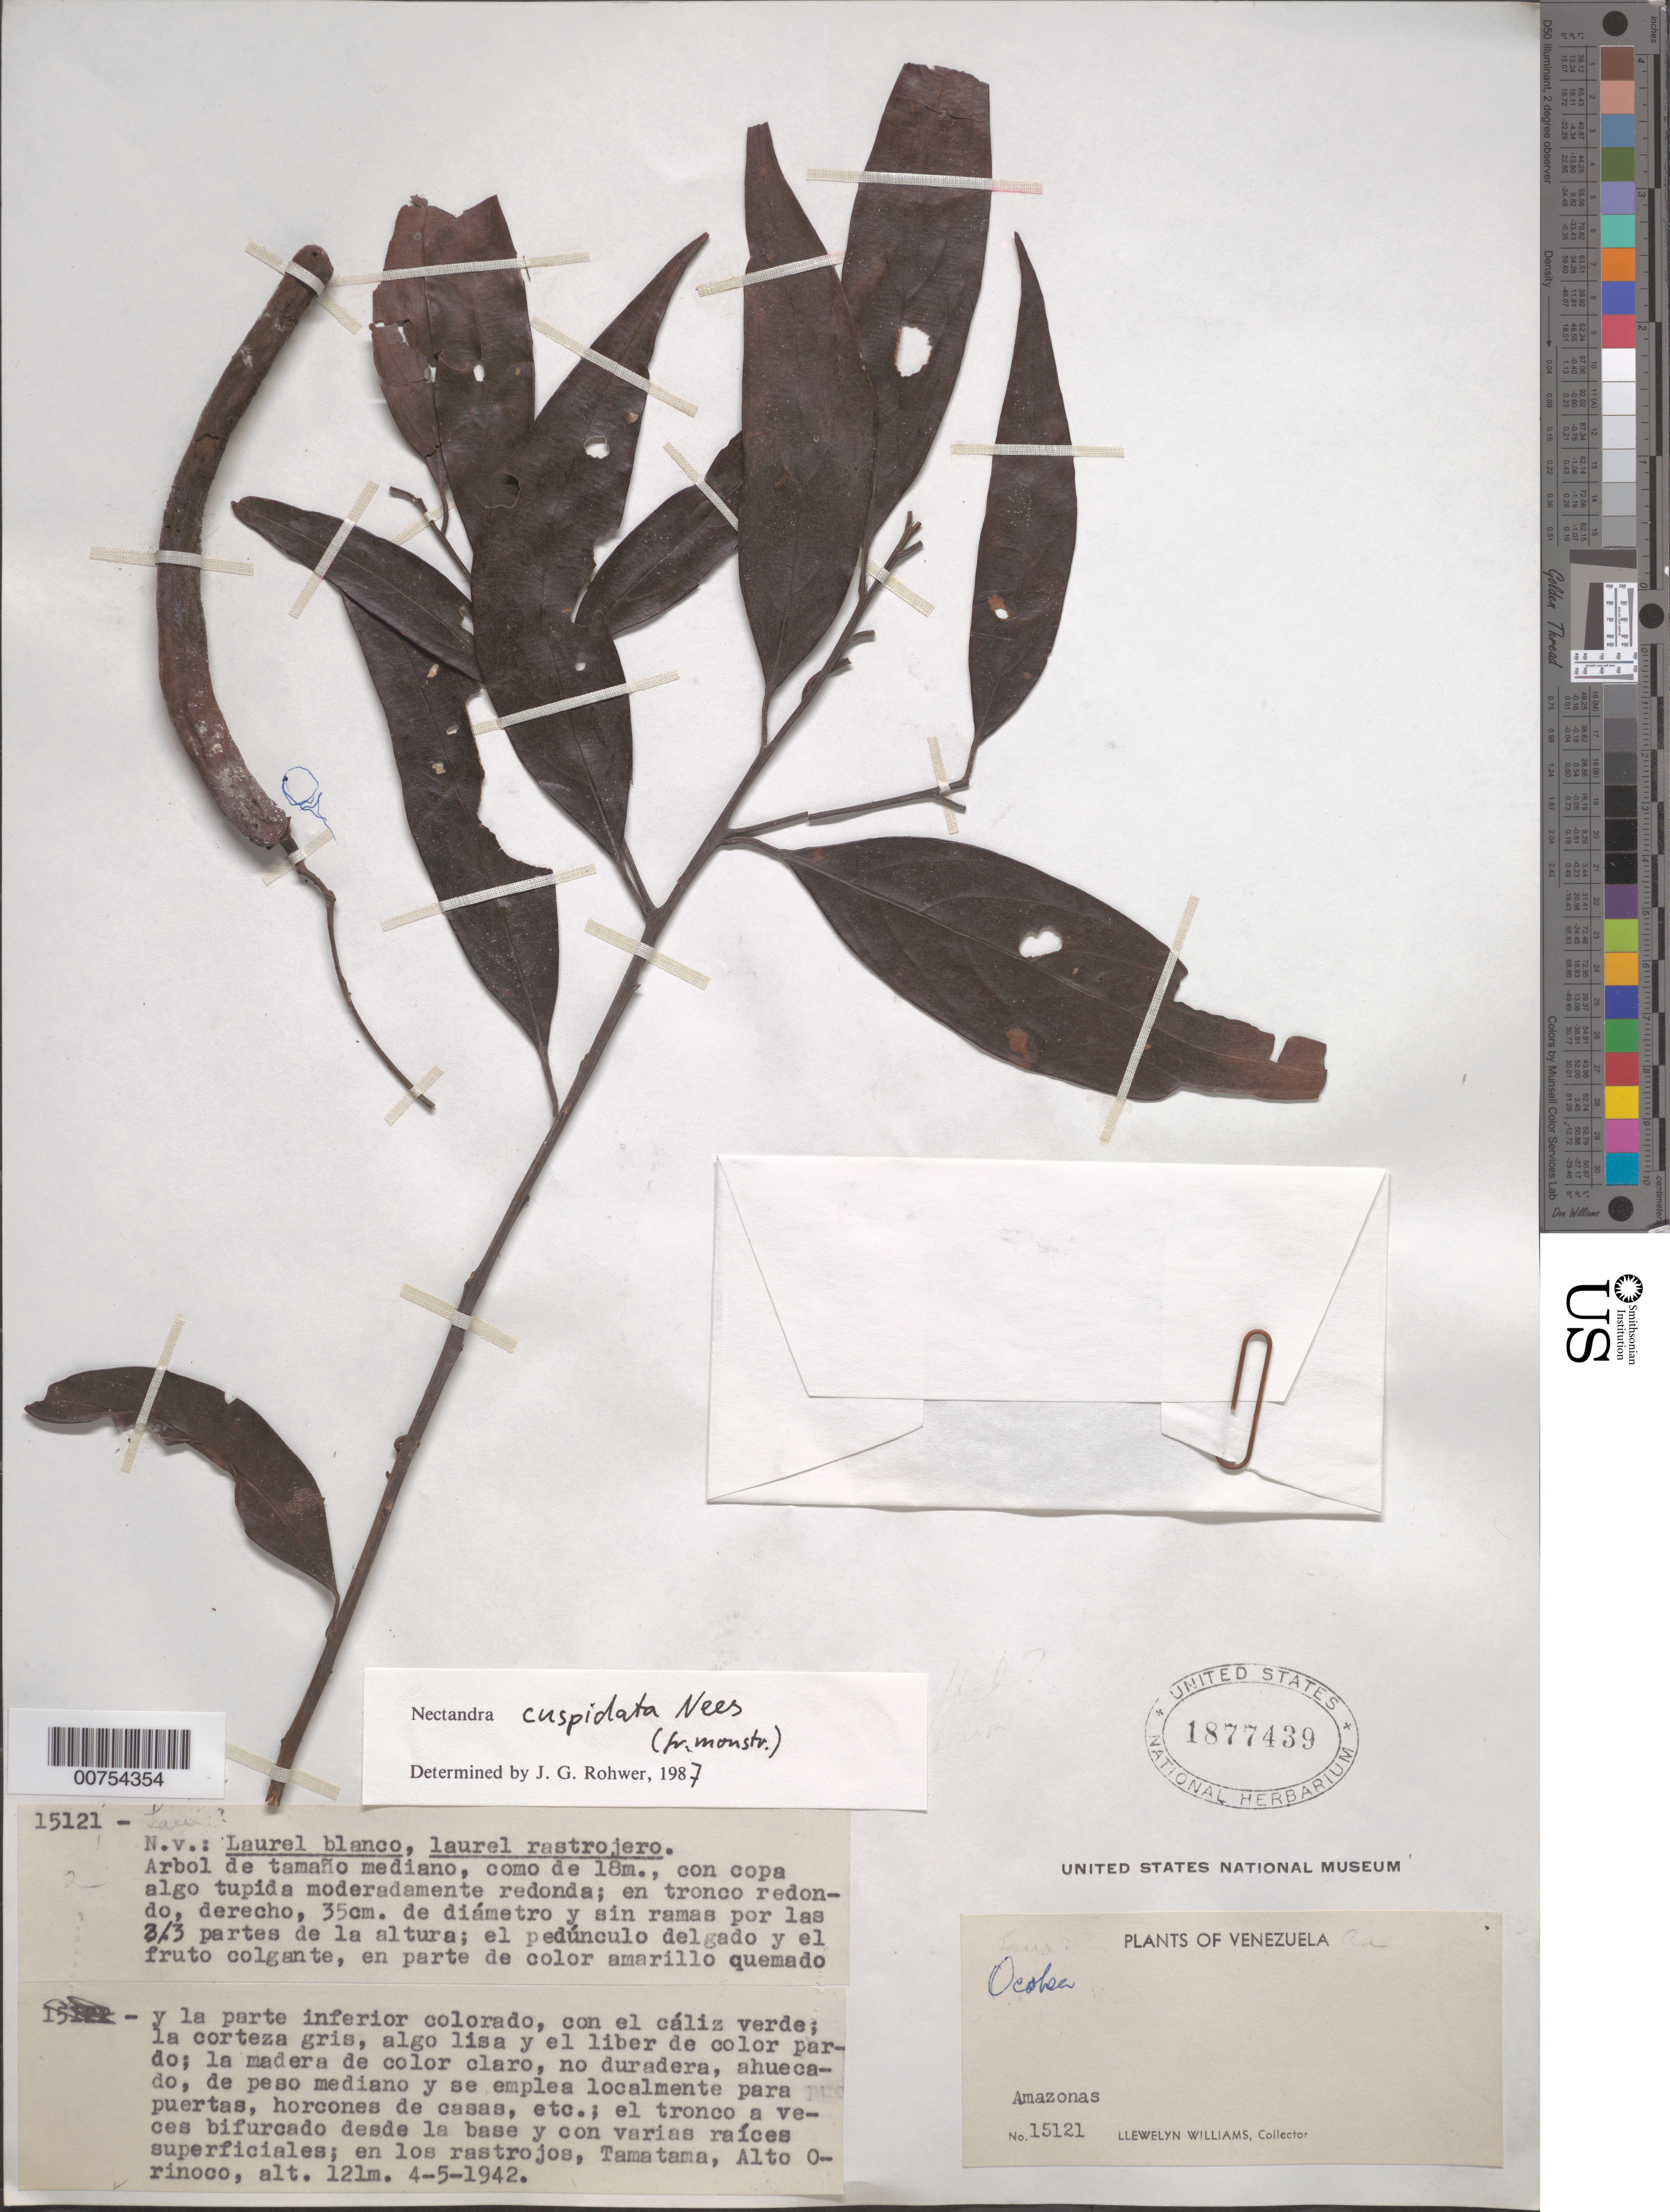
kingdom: Plantae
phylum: Tracheophyta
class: Magnoliopsida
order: Laurales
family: Lauraceae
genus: Nectandra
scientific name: Nectandra cuspidata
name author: Nees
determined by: Rohwer, J. G.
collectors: Ll. Williams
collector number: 15121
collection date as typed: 4-May-42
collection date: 1942-05-04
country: Venezuela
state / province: Amazonas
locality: Tamatama, arriba de, Alto Orinoco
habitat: Rastrojos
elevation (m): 121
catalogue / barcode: US 1877439